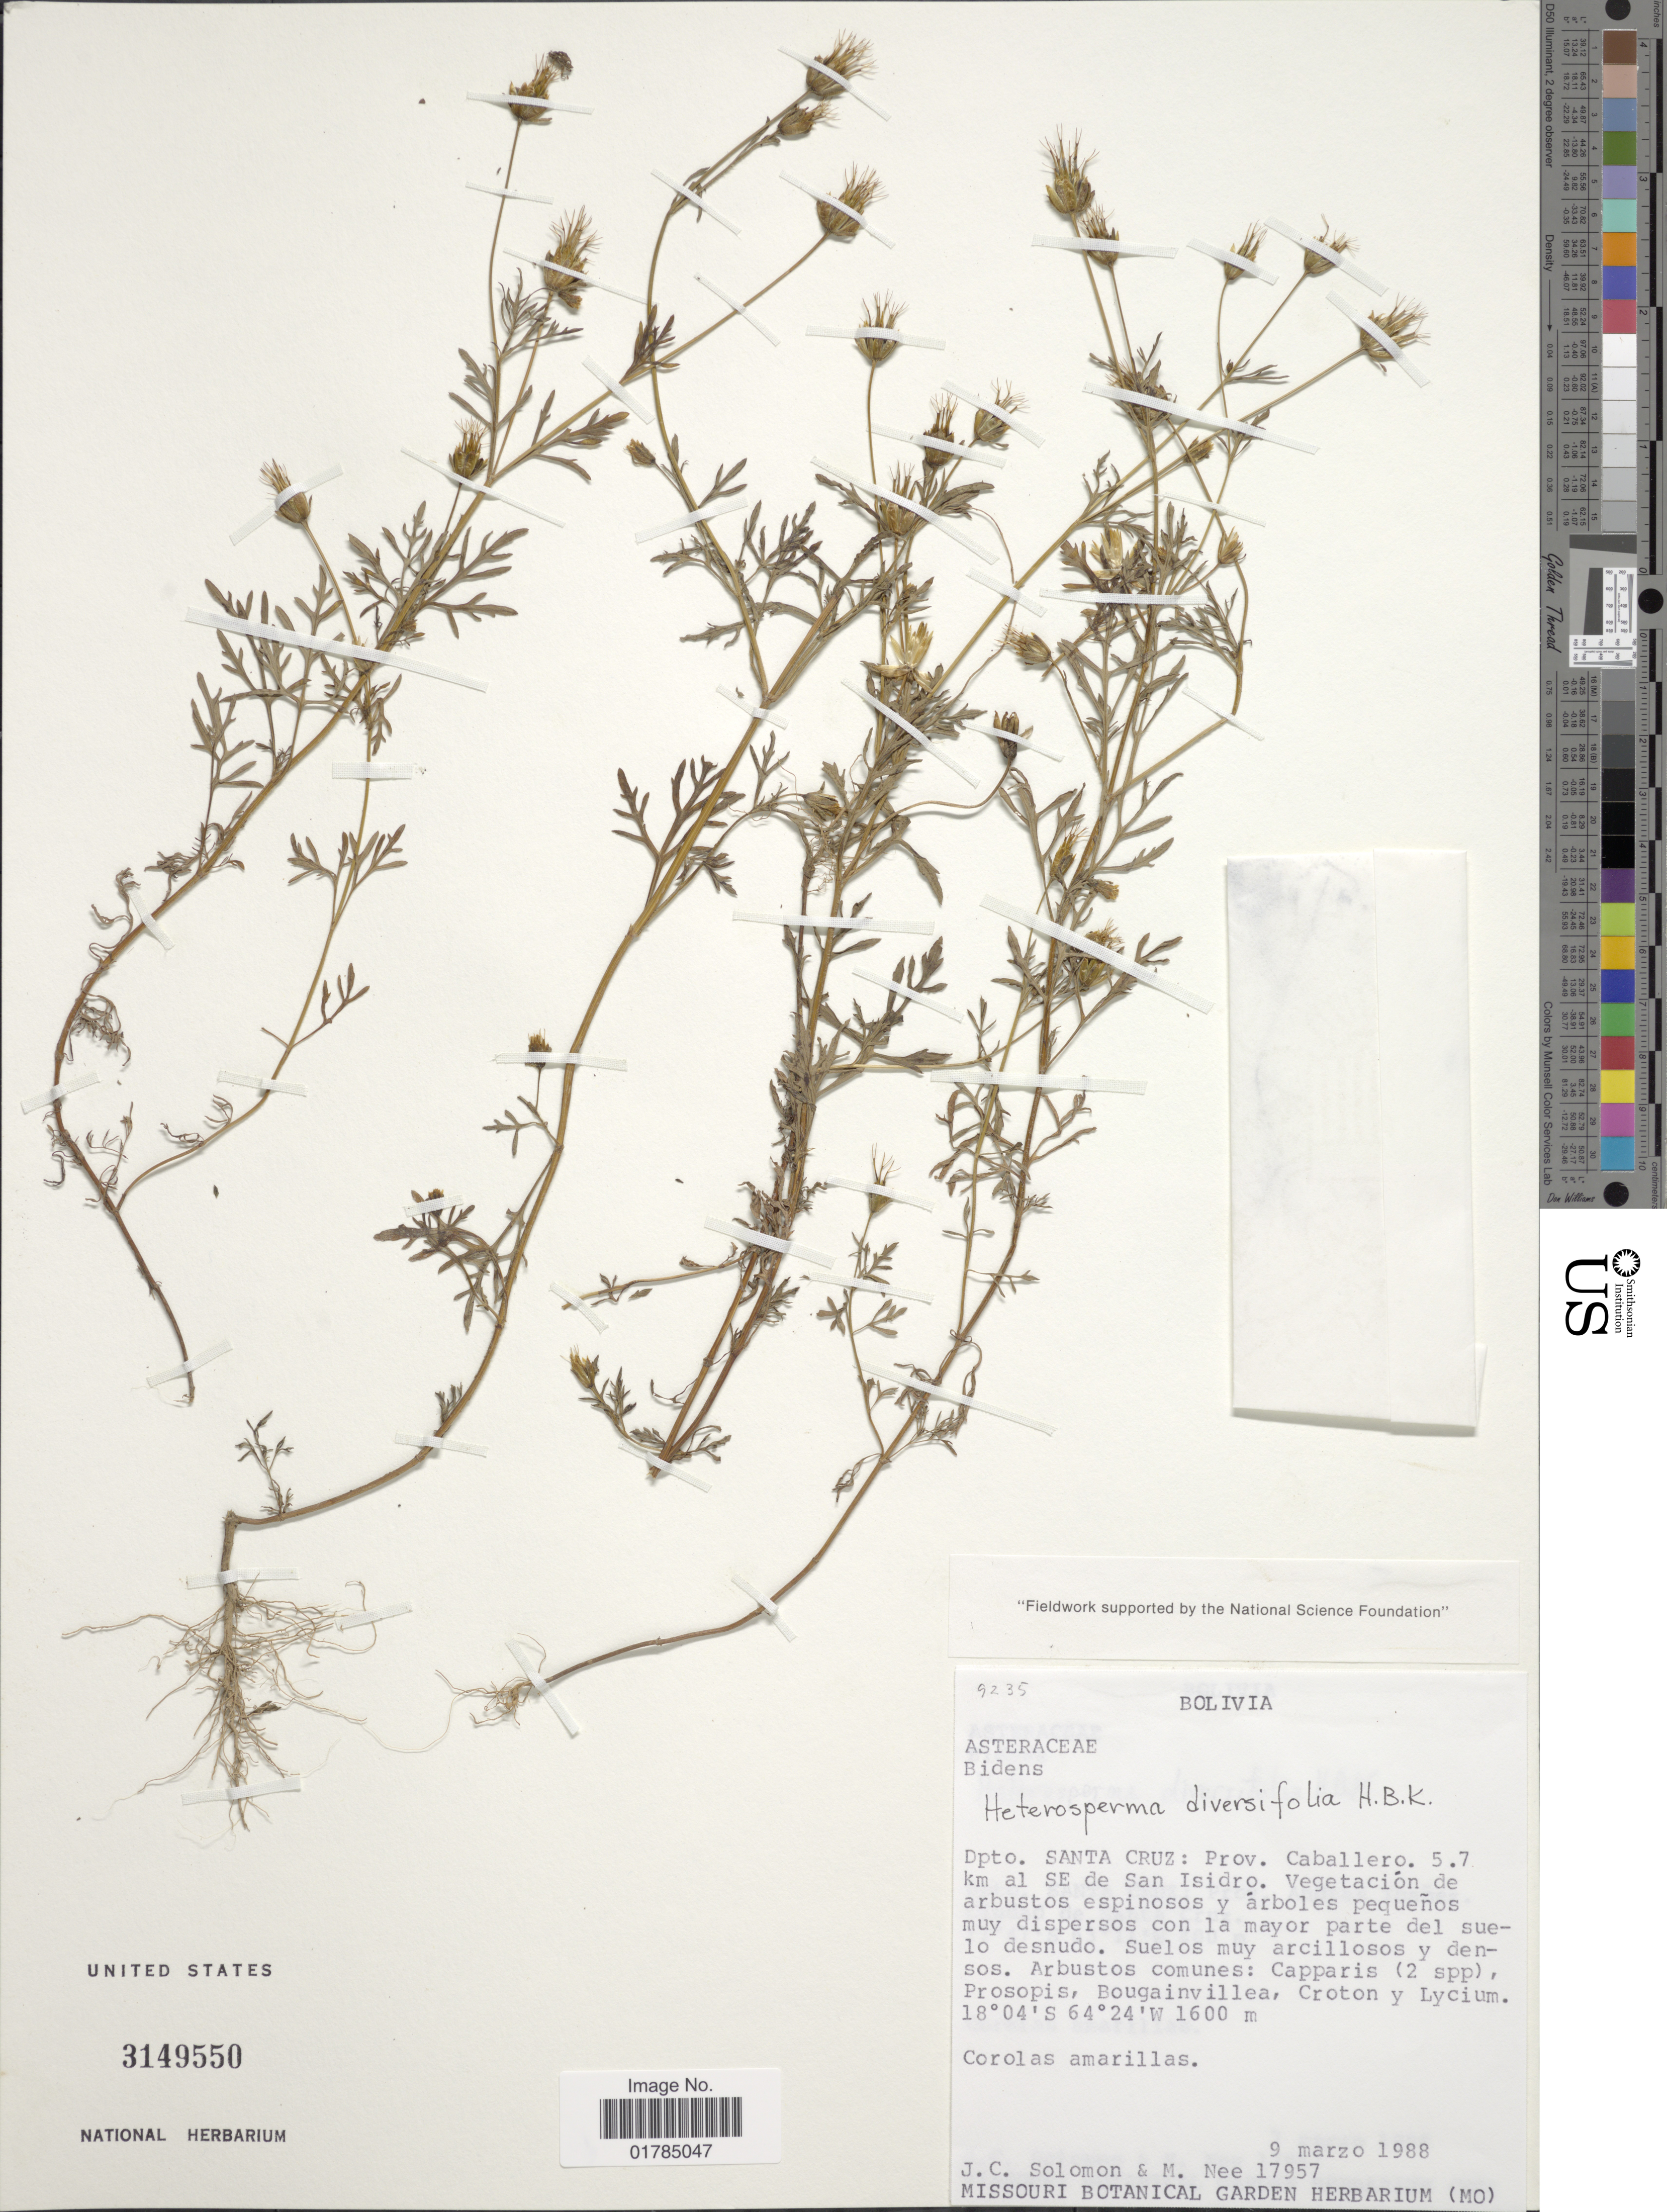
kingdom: Plantae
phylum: Tracheophyta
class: Magnoliopsida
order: Asterales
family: Asteraceae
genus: Heterosperma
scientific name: Heterosperma tenuisecta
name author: (Griseb.) Cabrera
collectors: J. Soloman & M. Nee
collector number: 17957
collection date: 1988-03-09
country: Bolivia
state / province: Santa Cruz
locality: Prov. Caballero. 5.7 km al SE de San Isidro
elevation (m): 1600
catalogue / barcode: US 3149550